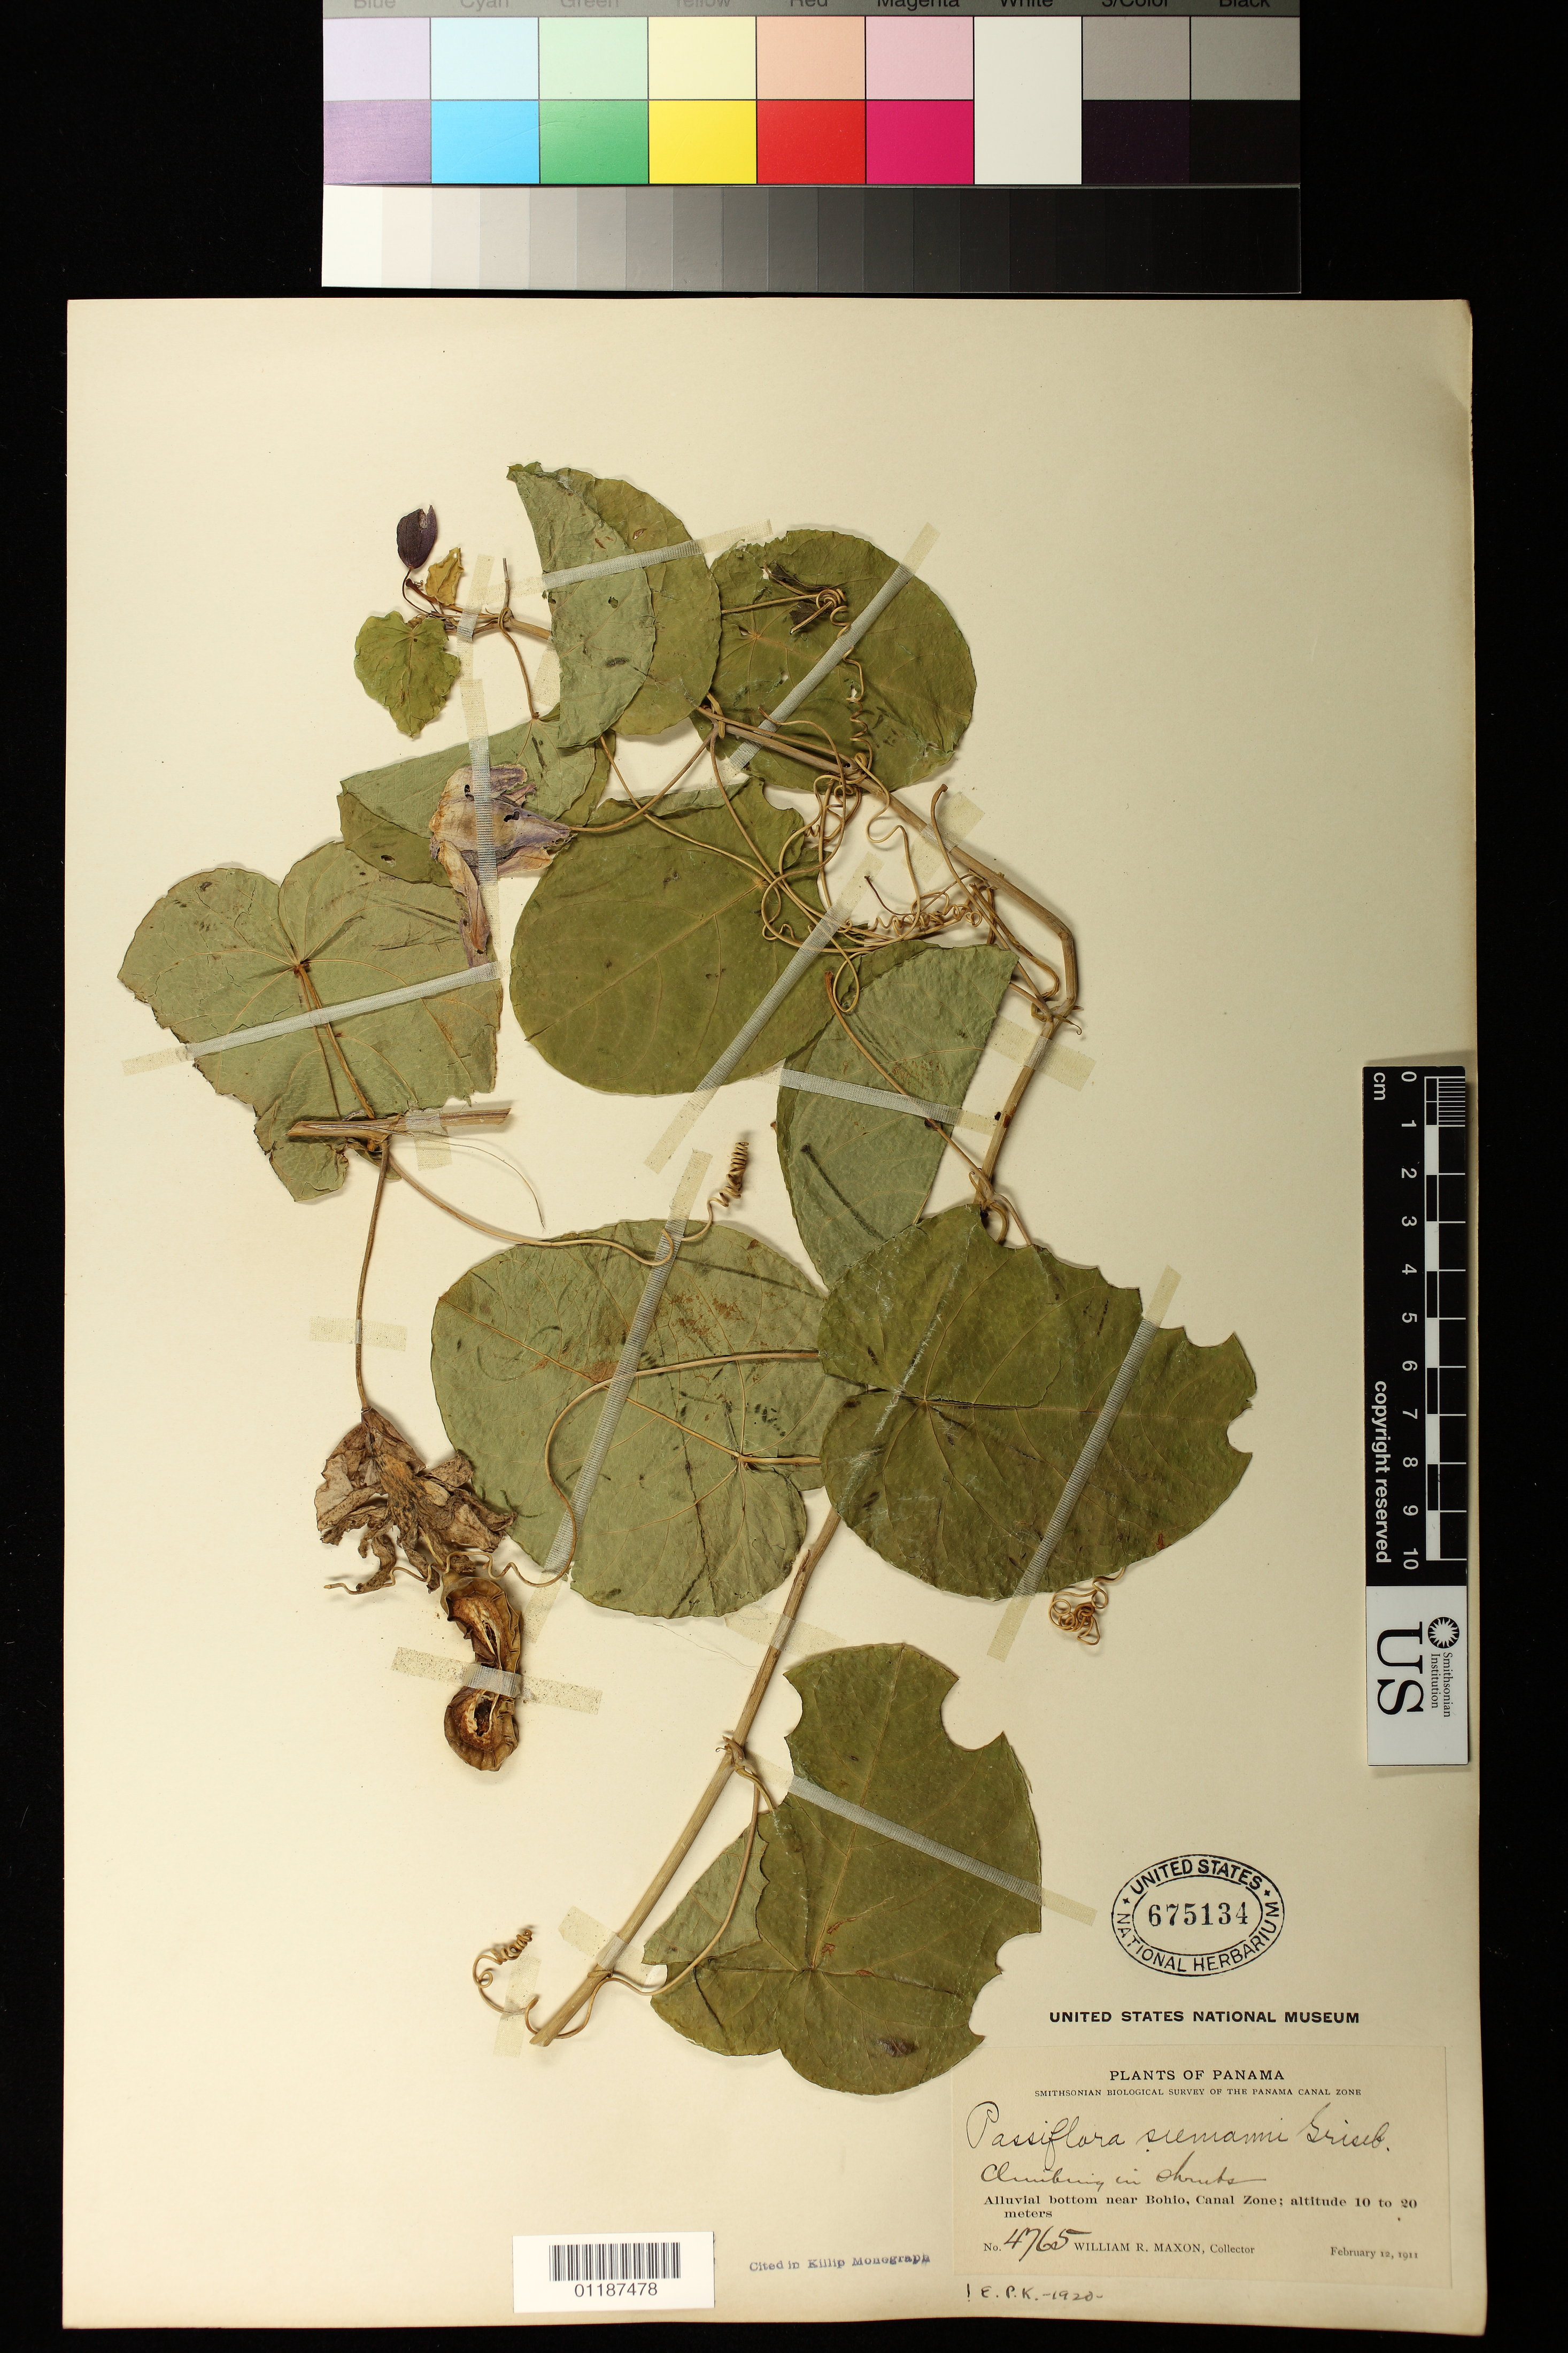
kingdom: Plantae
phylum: Tracheophyta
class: Magnoliopsida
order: Malpighiales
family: Passifloraceae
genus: Passiflora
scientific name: Passiflora seemannii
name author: Griseb.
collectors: W. R. Maxon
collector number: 4765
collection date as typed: Feb 12 1911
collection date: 1911-02-12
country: Panama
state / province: Colón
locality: Climbing in shrubs. Alluvial bottom near Bohio, Canal Zone.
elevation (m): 10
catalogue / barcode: US 675134